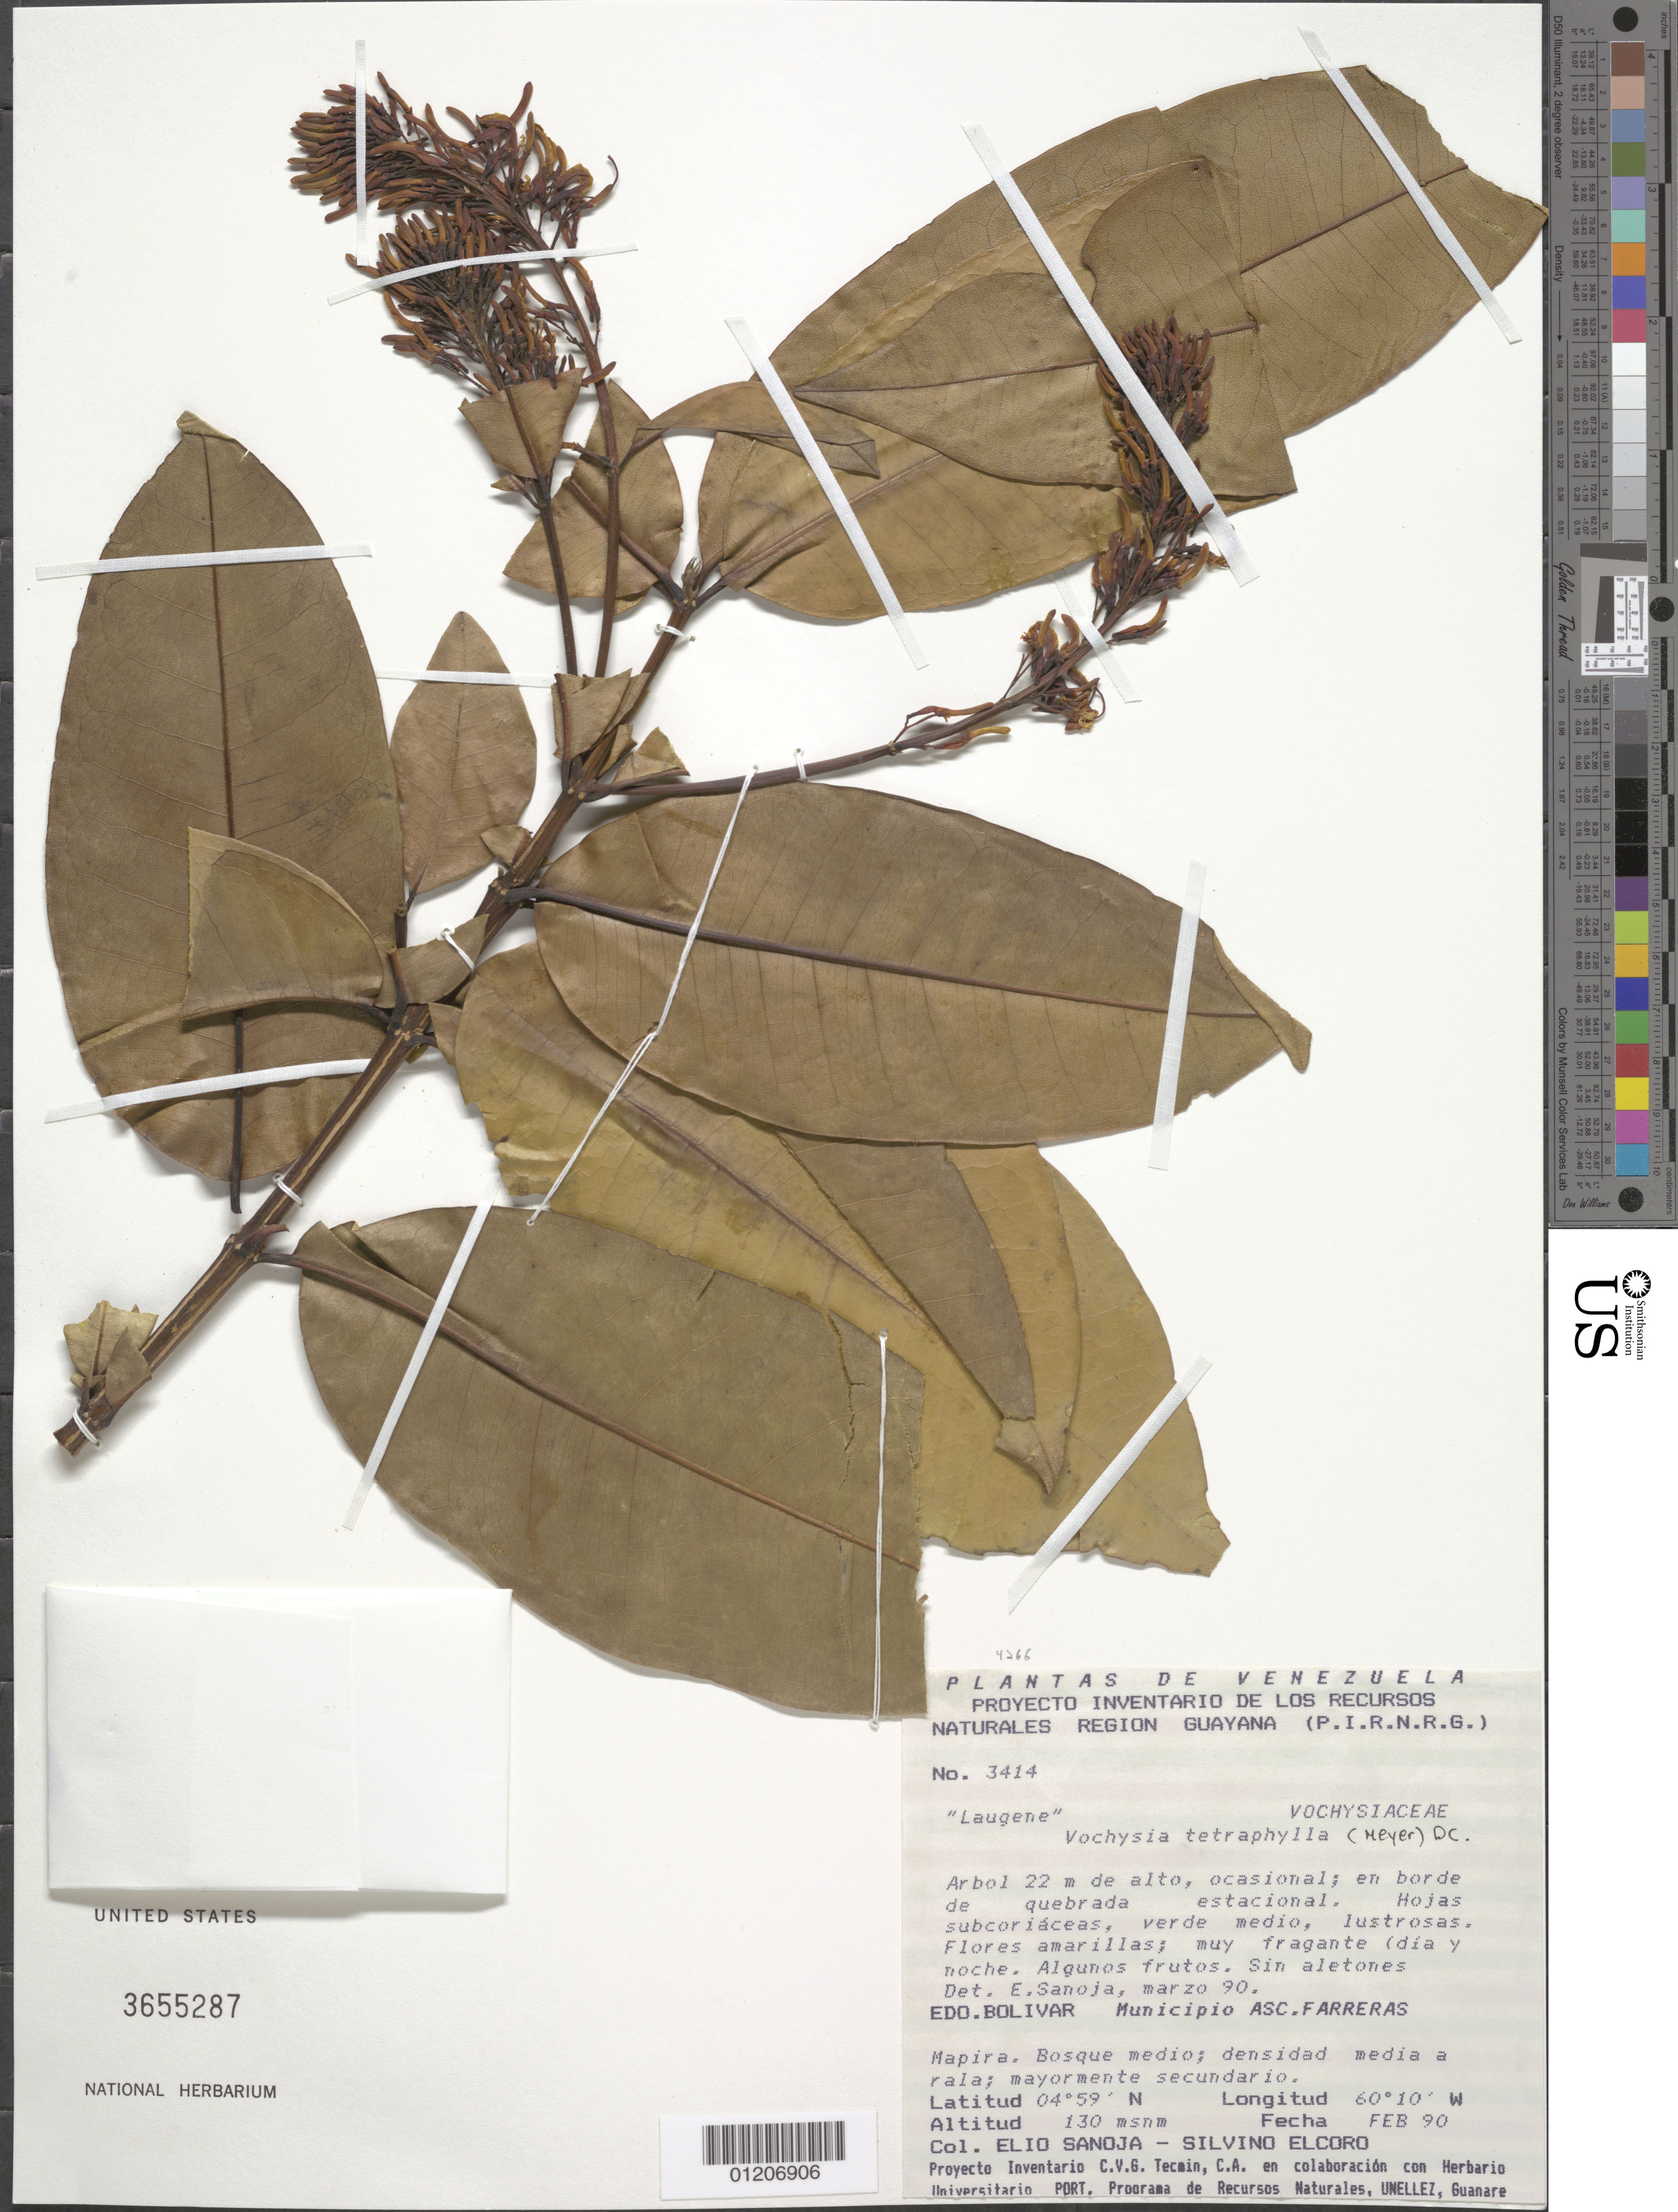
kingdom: Plantae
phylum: Tracheophyta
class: Magnoliopsida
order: Myrtales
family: Vochysiaceae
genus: Vochysia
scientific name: Vochysia tetraphylla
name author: (G. Mey.) DC.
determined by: Sanoja, Elio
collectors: E. Sanoja & S. Elcoro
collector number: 3414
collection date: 1990-02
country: Venezuela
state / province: Bolívar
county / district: Sucre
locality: Maripa-Ariapo, Ascención Farreras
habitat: En borde de quebrada estacional. Bsoque medio; densidad media a rala; mayoremente secundario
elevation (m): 130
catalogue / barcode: US 3655287